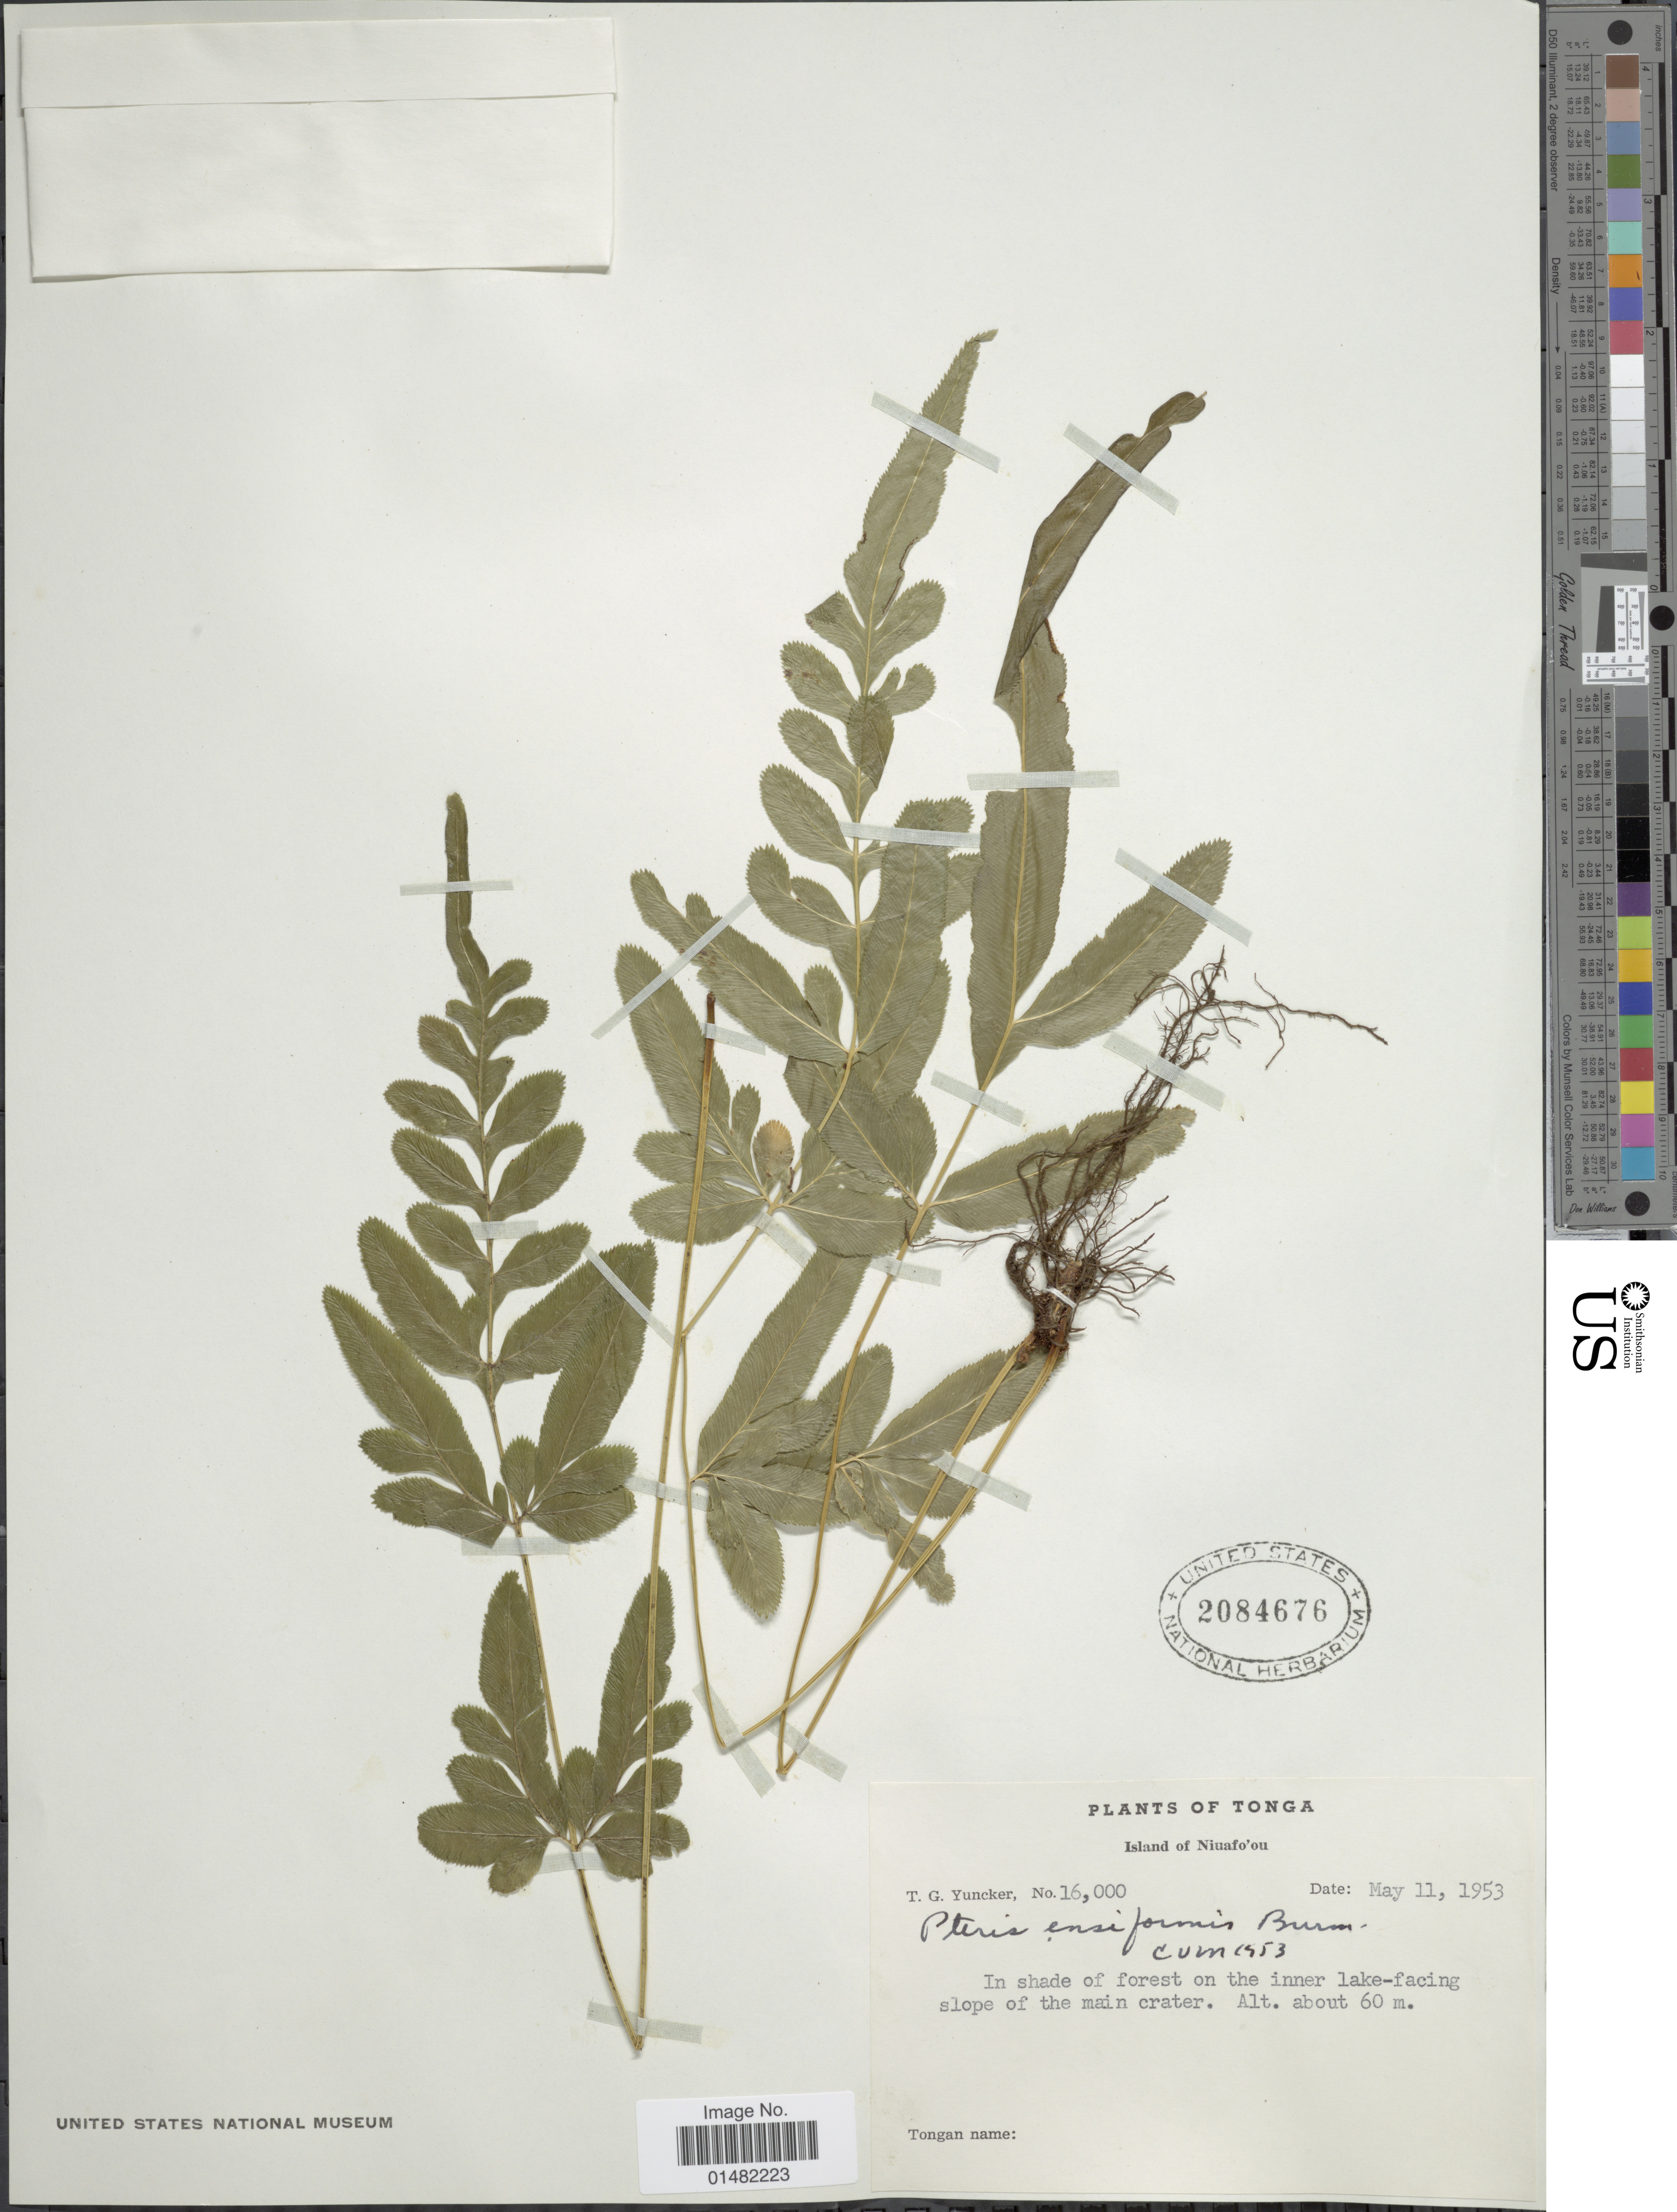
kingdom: Plantae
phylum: Tracheophyta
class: Polypodiopsida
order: Polypodiales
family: Pteridaceae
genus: Pteris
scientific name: Pteris ensiformis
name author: Burm. f.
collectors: T. G. Yuncker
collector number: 16000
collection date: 1953-05-11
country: Tonga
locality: Niuafo'ou, in shade of forest on the inner lake-facing slope of the main crater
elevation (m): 60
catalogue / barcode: US 2084676